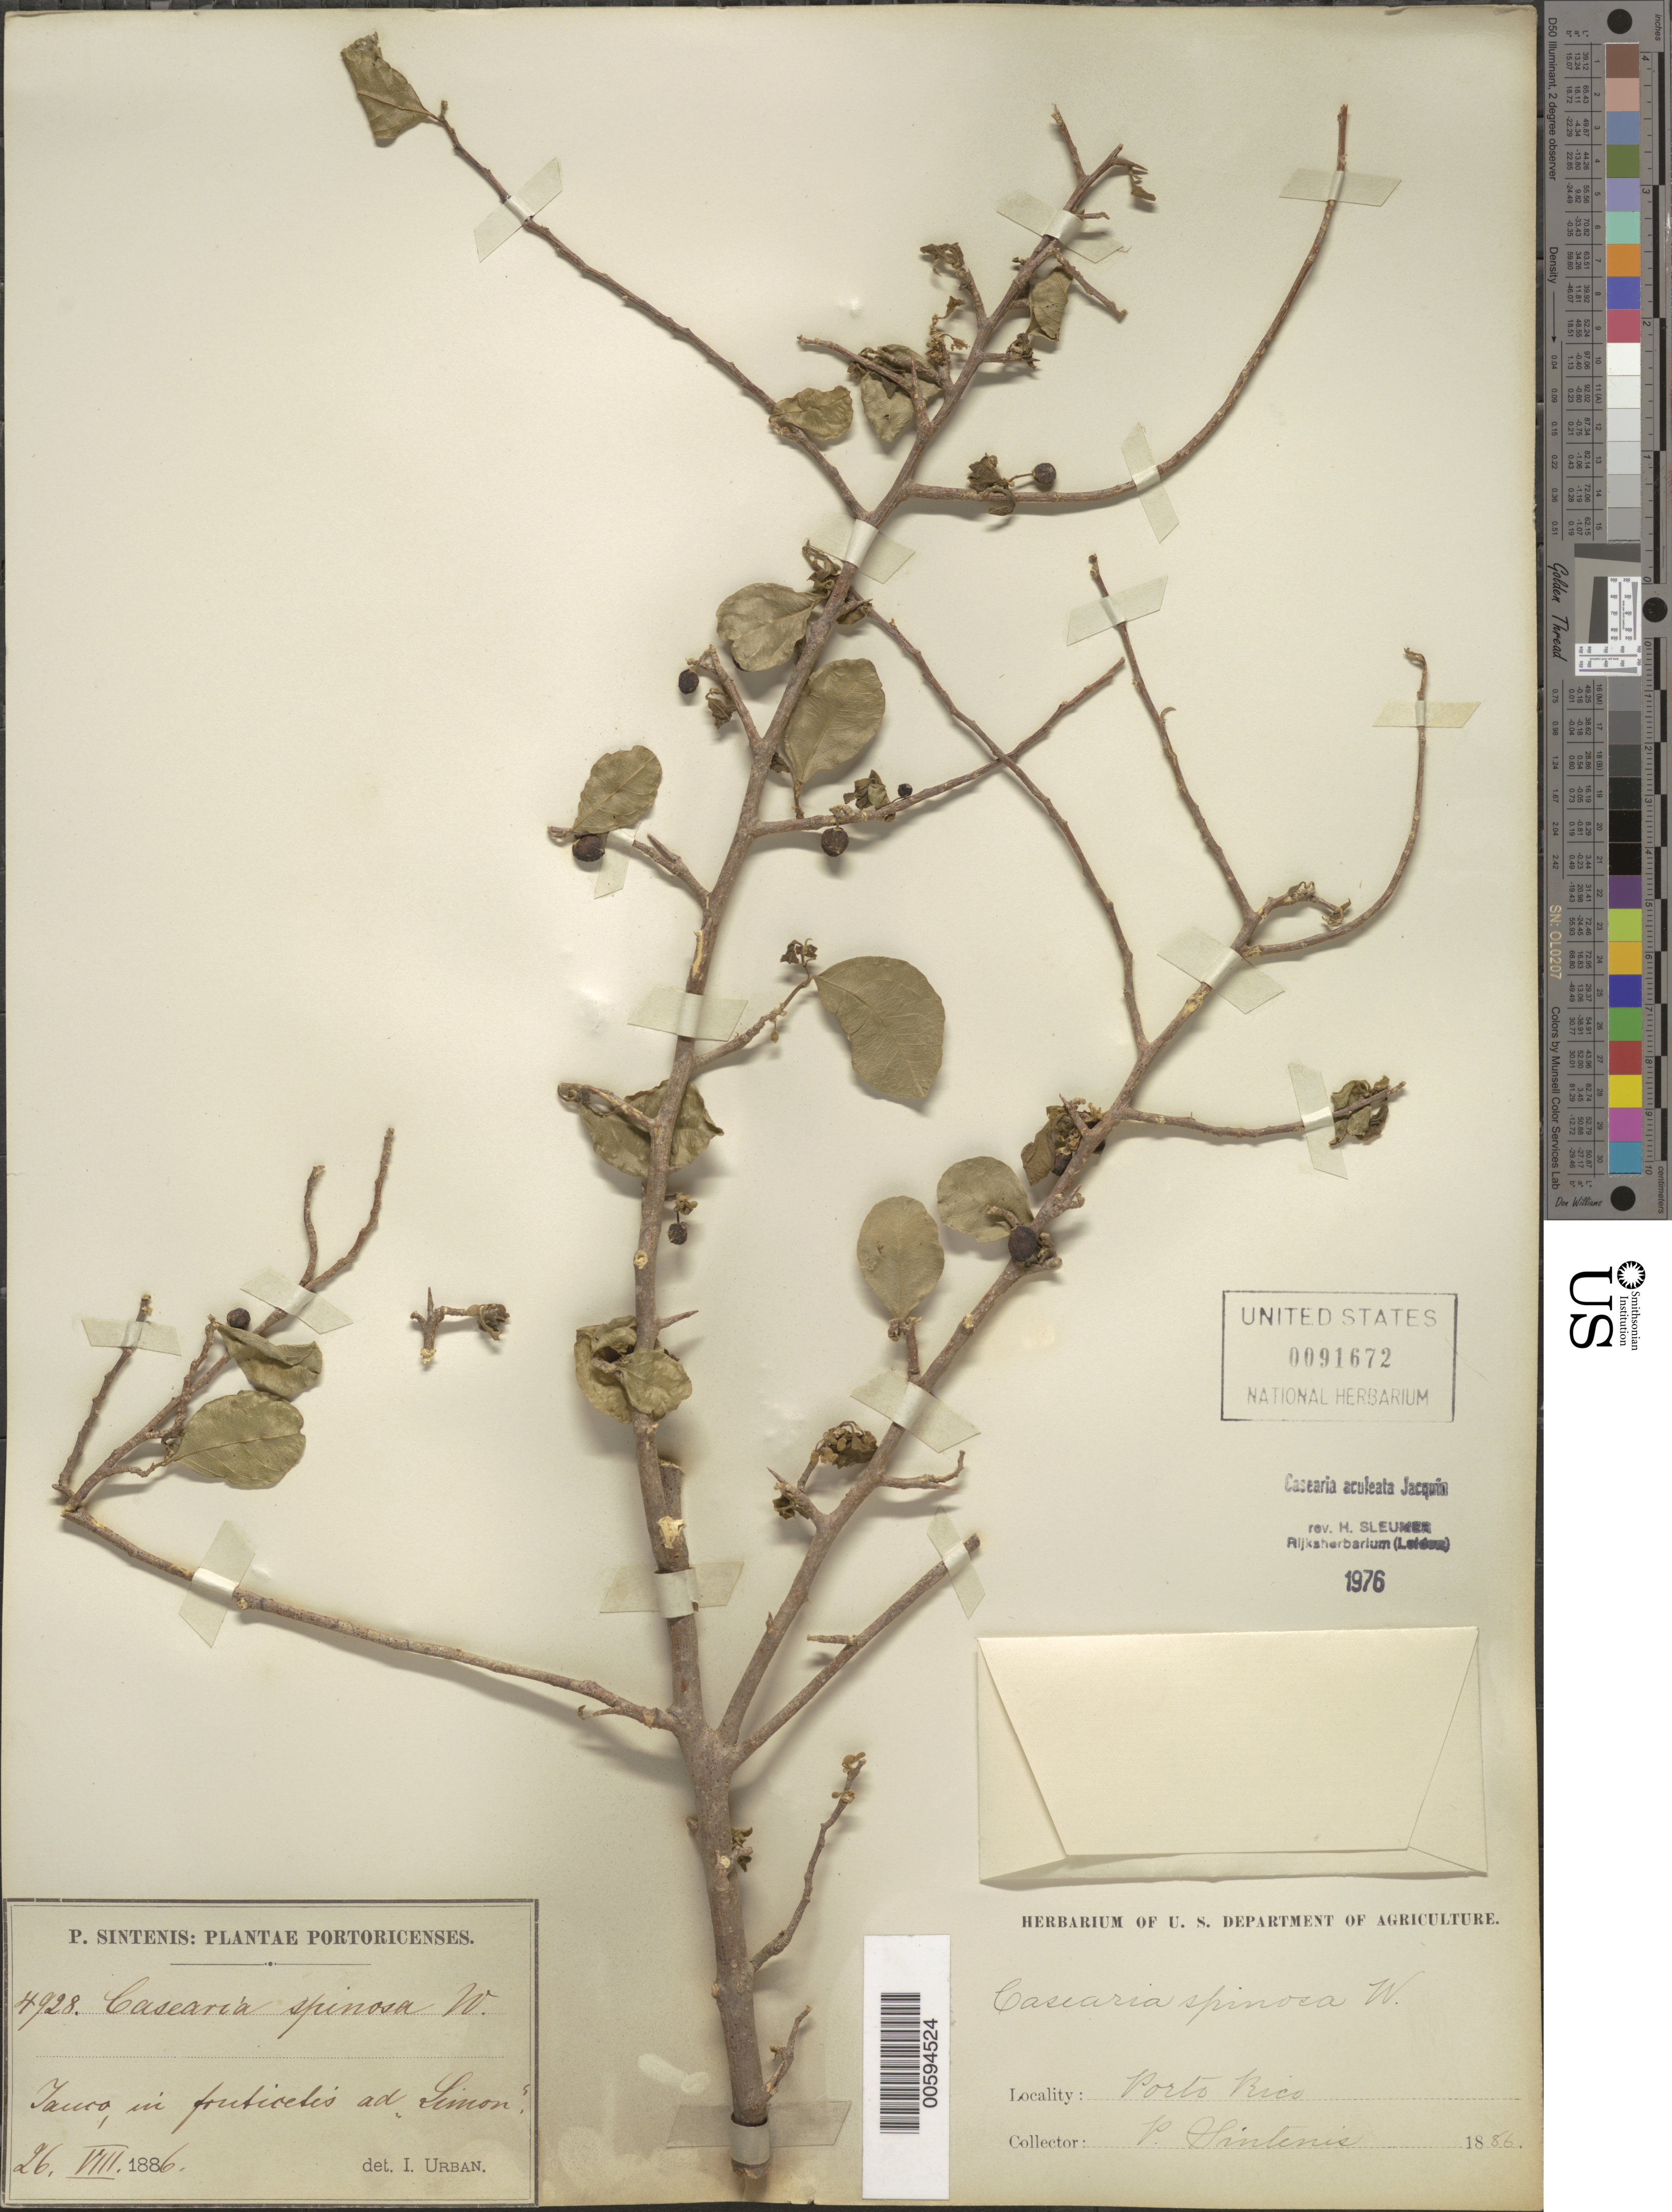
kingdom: Plantae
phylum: Tracheophyta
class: Magnoliopsida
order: Malpighiales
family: Salicaceae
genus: Casearia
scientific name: Casearia aculeata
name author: Jacq.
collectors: P. Sintenis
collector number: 4928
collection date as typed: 26 Aug 1886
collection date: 1886-08-26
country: Puerto Rico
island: Greater Antilles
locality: Yauco, in fruticetis ad "Limon"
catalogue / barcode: US 91672